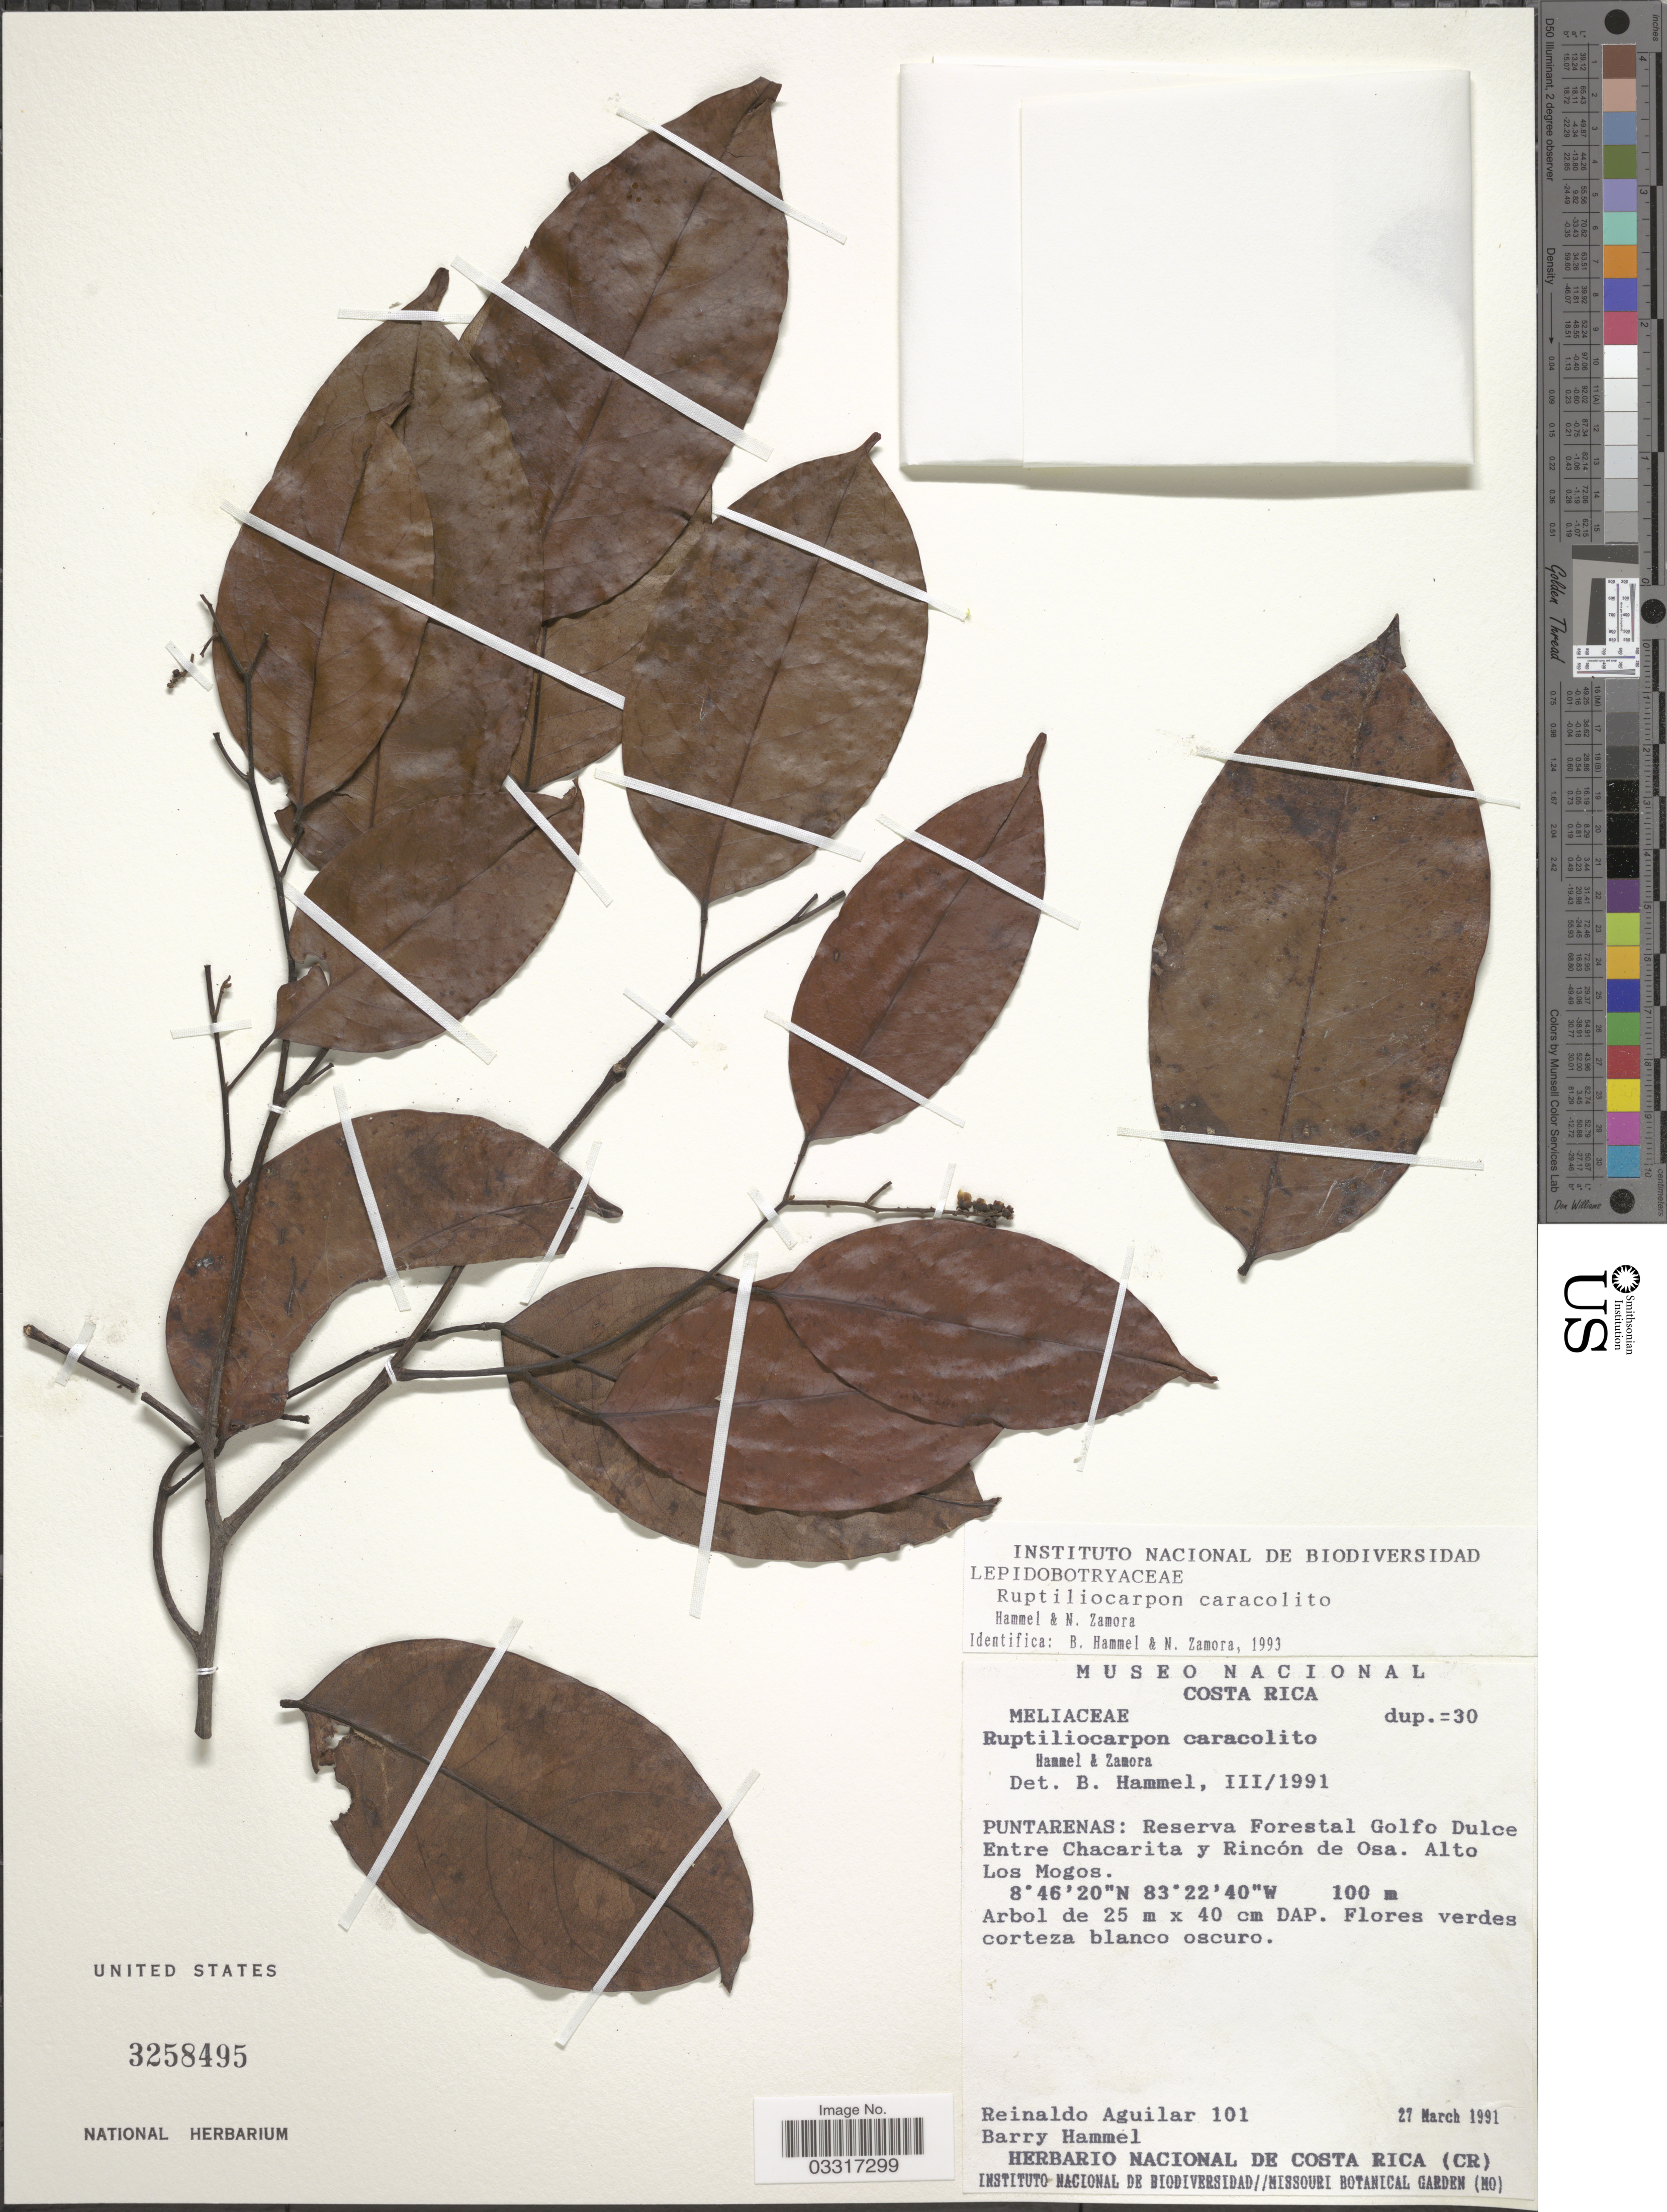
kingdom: Plantae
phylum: Tracheophyta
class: Magnoliopsida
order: Celastrales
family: Lepidobotryaceae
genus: Ruptiliocarpon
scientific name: Ruptiliocarpon caracolito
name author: Hammel & N. Zamora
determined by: Hammel, B.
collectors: R. Aguilar & B. Hammel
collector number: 101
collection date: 1991-03-27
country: Costa Rica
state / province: Puntarenas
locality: Reserva Forestal Golfo Dulce Entre Chacarita y Rincón de Osa.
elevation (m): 100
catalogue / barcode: US 3258495